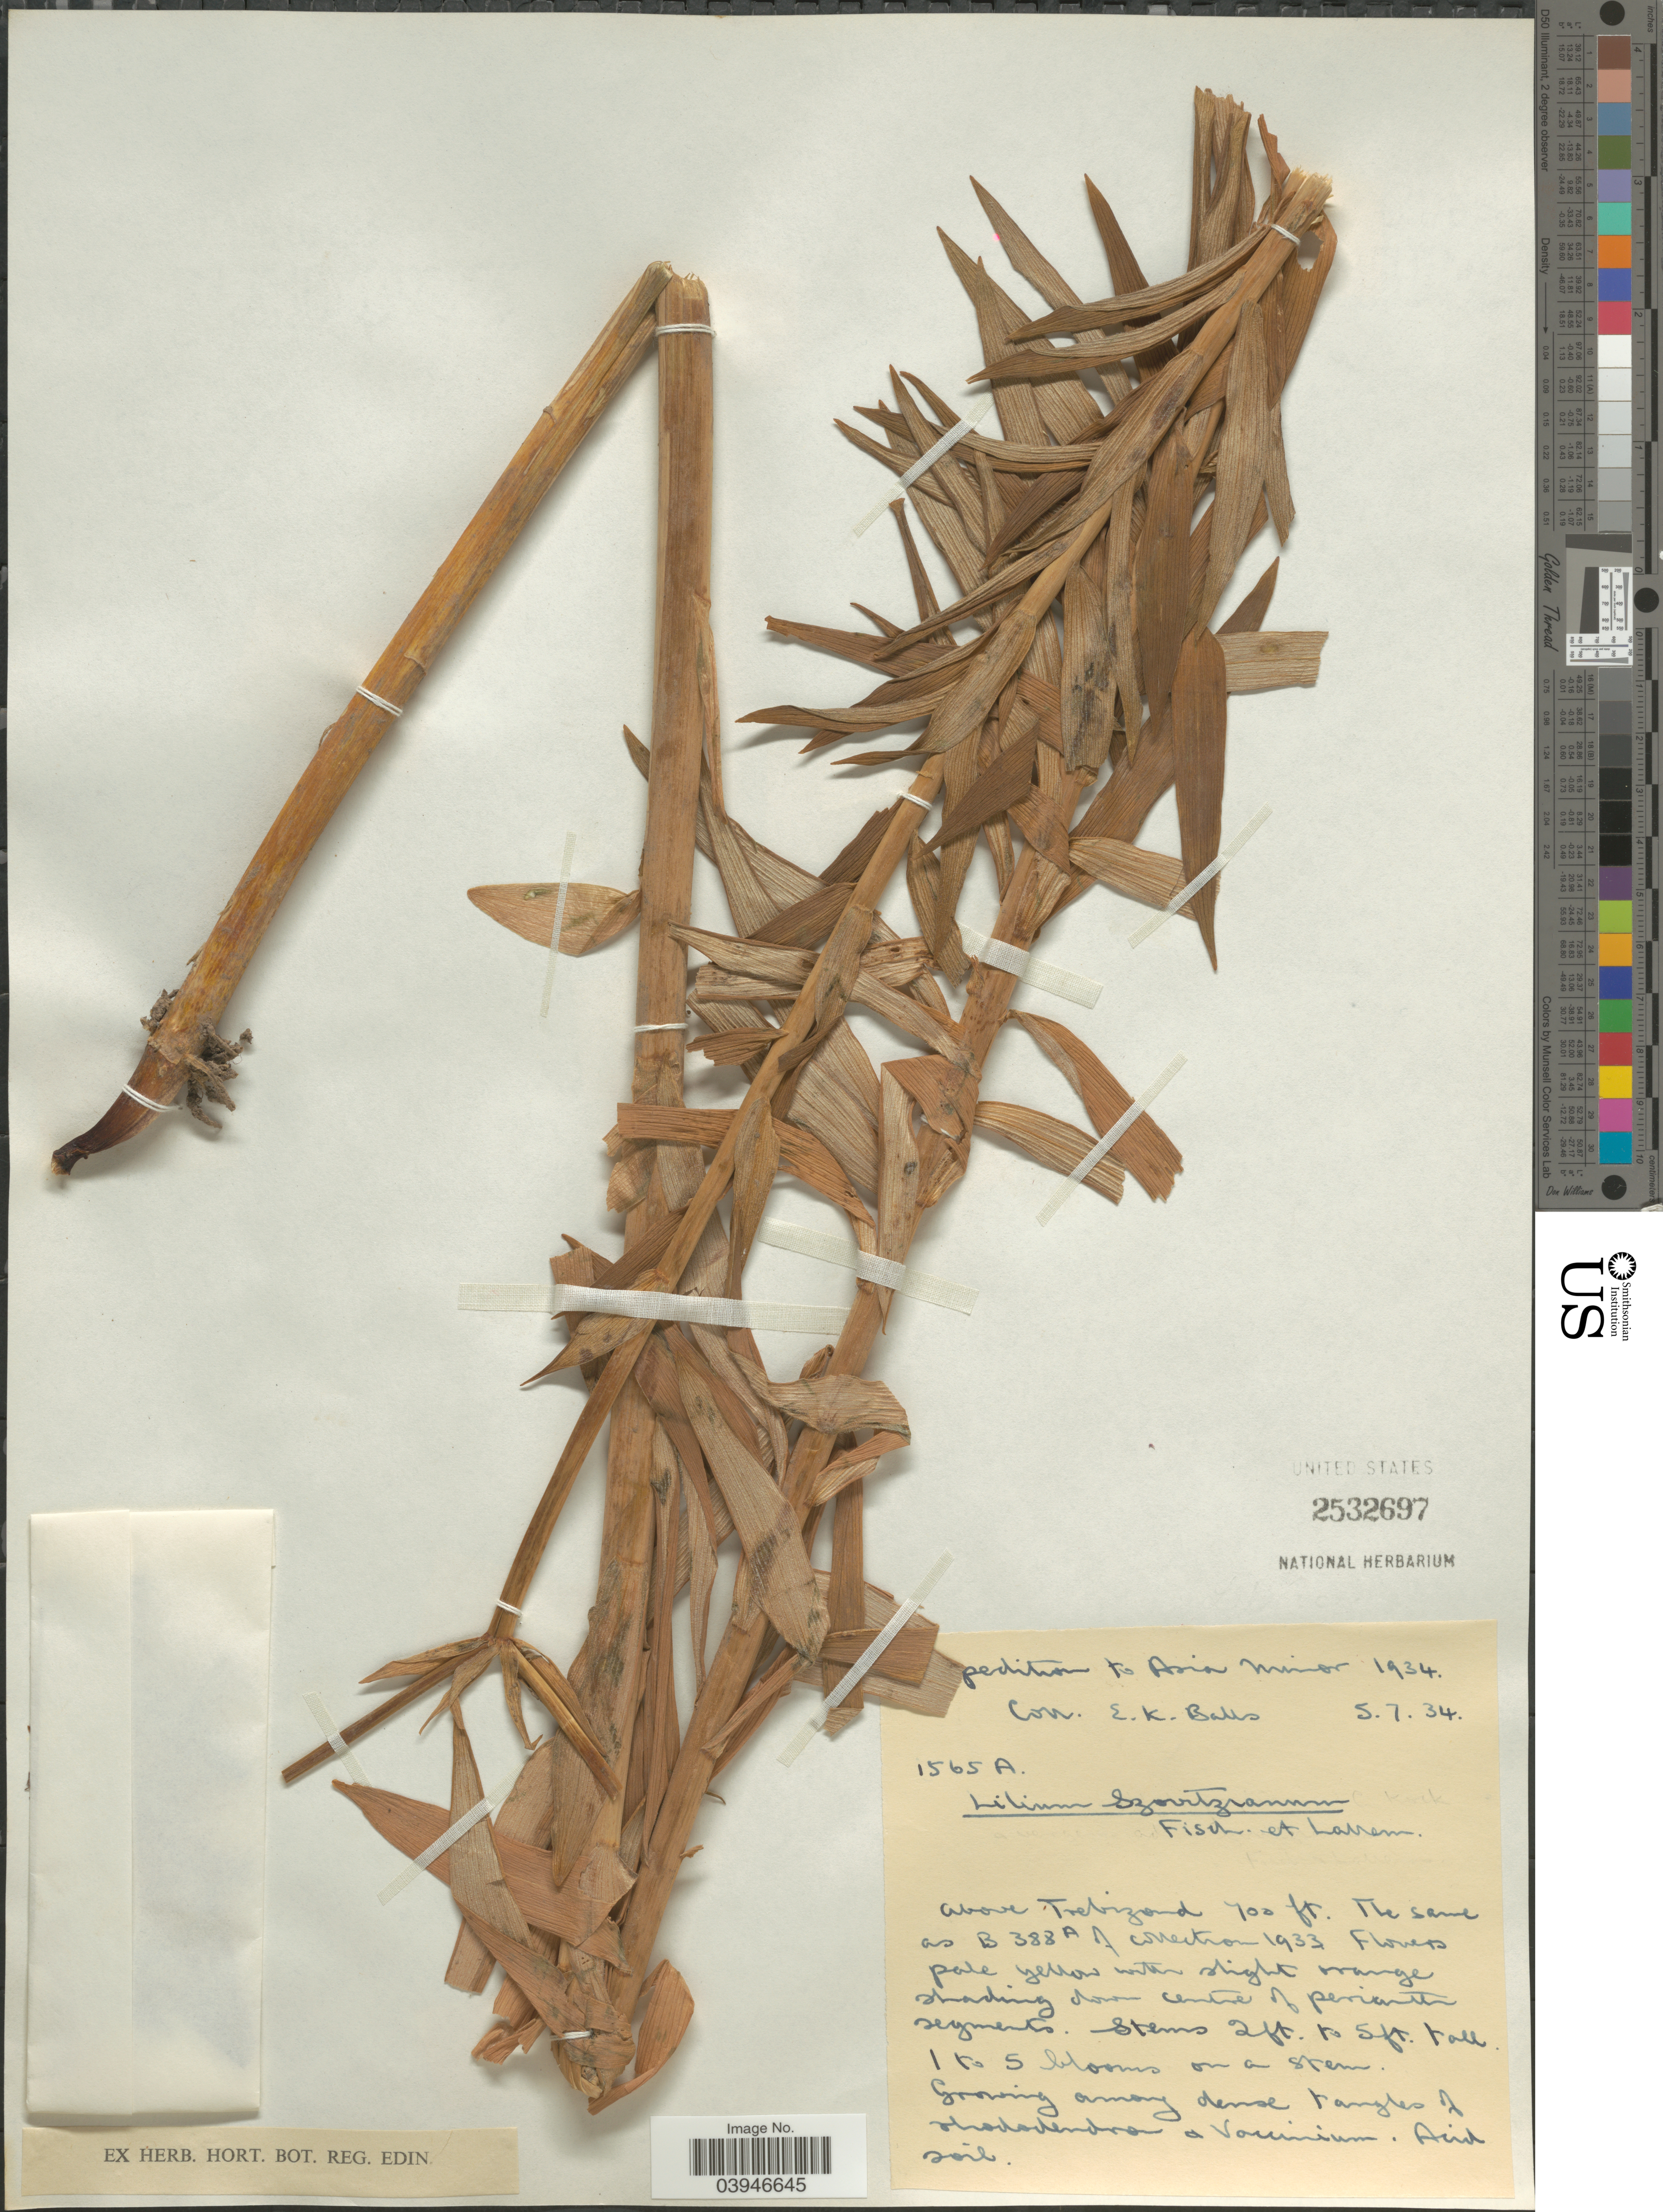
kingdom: Plantae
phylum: Tracheophyta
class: Liliopsida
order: Liliales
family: Liliaceae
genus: Lilium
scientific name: Lilium szovitsianum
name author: Fisch. & Avé-Lall.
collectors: E. K. Balls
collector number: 1565A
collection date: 1934-07-05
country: Turkey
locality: Asia Minor. Above Trebizond.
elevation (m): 213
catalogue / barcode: US 2532697